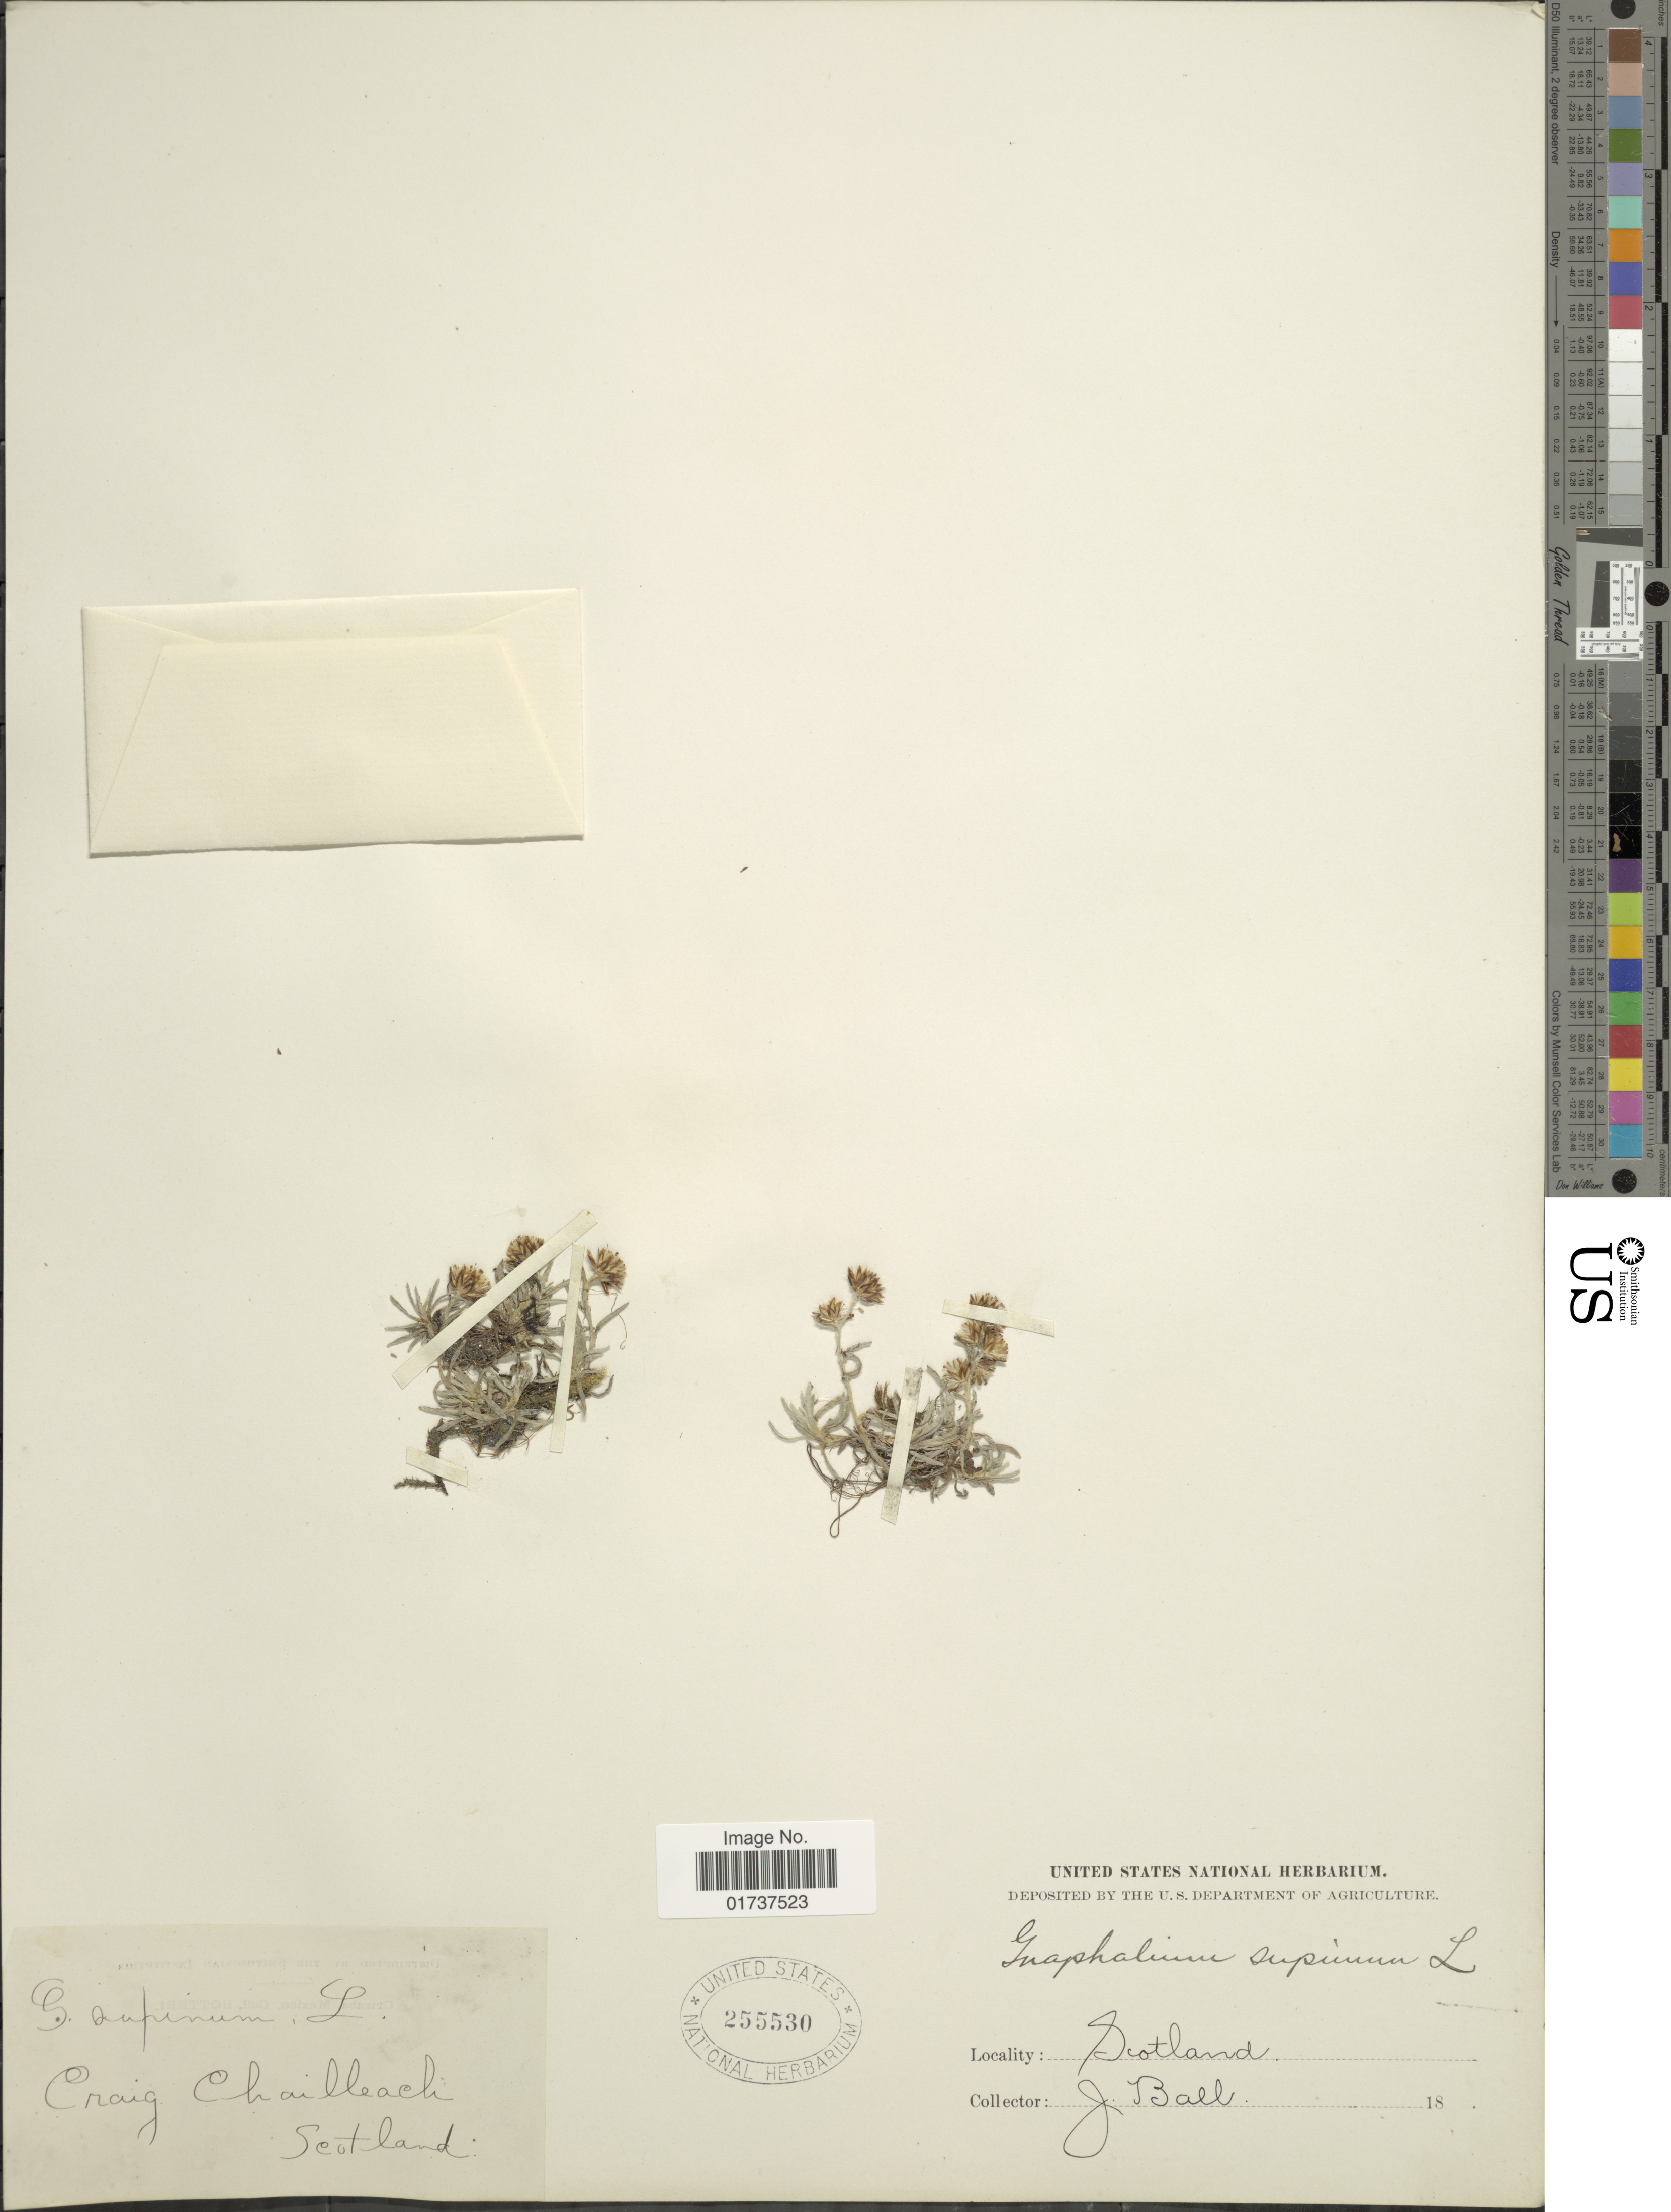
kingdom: Plantae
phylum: Tracheophyta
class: Magnoliopsida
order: Asterales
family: Asteraceae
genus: Gnaphalium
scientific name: Gnaphalium supinum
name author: L.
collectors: J. Ball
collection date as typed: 18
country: United Kingdom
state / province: Scotland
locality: Craig Chailbach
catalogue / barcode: US 255530